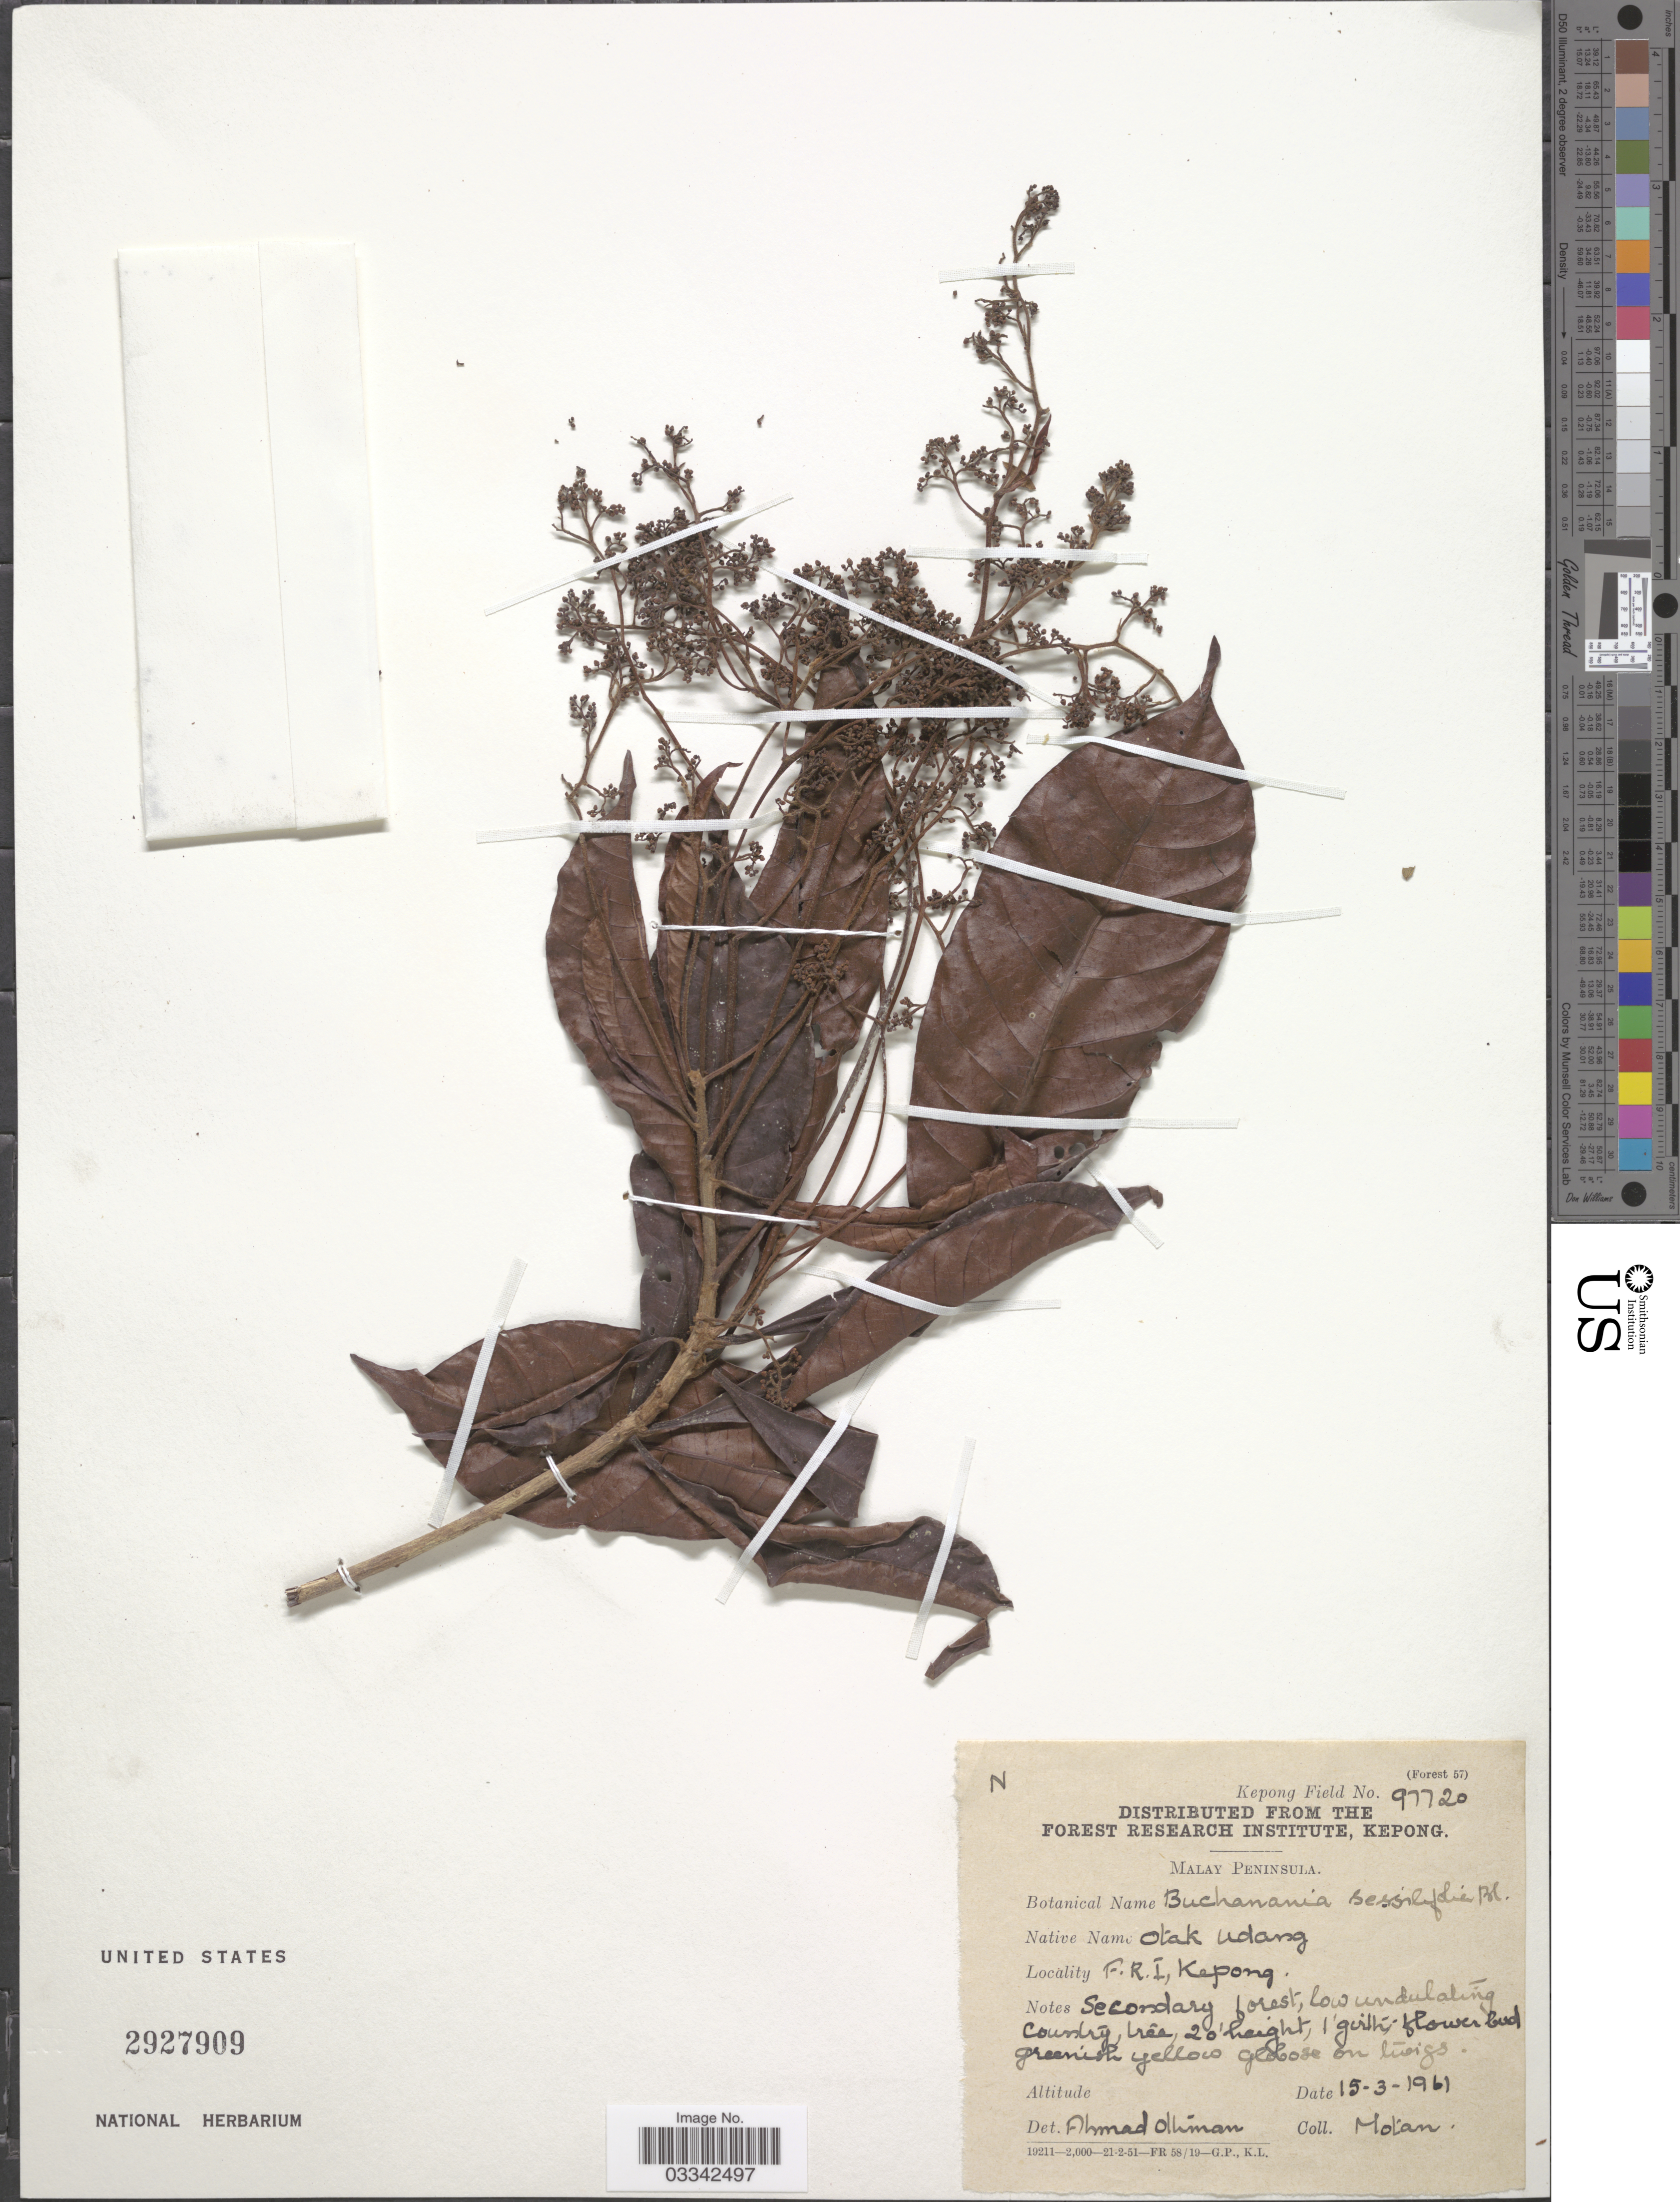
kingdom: Plantae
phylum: Tracheophyta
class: Magnoliopsida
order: Sapindales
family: Anacardiaceae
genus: Buchanania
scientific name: Buchanania sessilifolia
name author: Blume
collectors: A. Olliman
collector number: Kepong Field 97720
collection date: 1961-03-15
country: Malaysia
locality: Malay Peninsula. F. R. I., Kepong.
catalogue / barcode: US 2927909